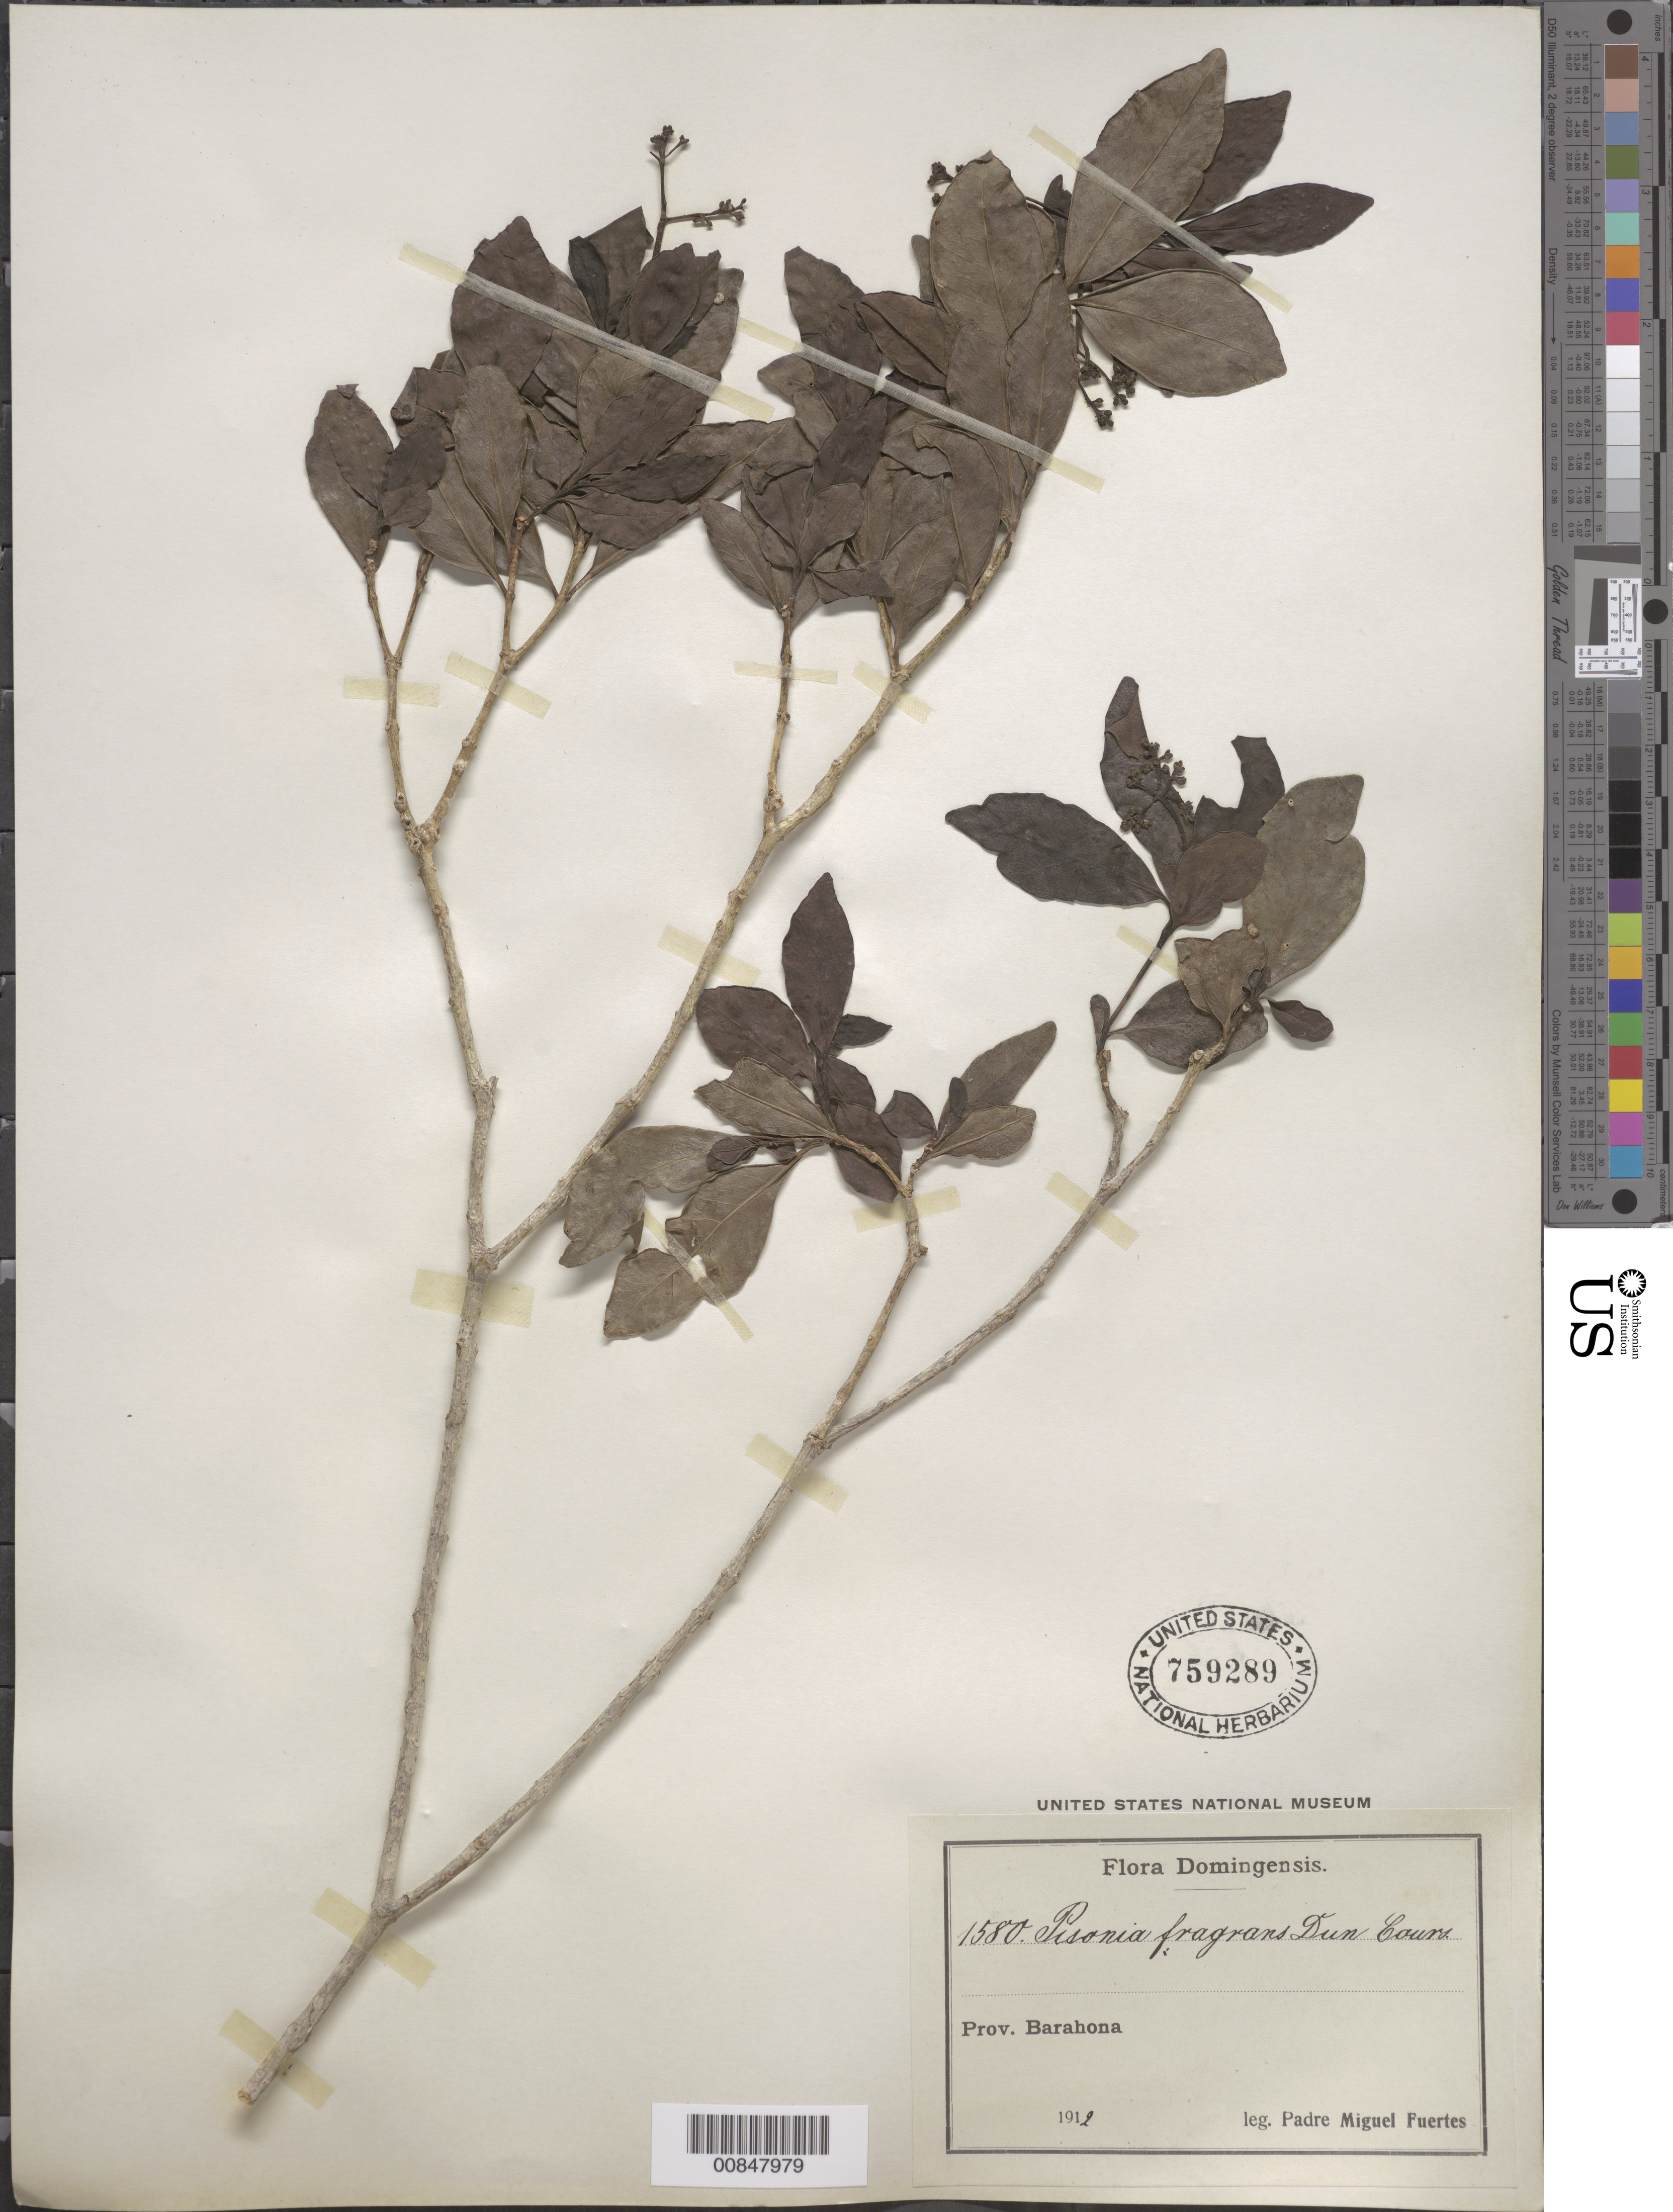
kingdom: Plantae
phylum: Tracheophyta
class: Magnoliopsida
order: Caryophyllales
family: Nyctaginaceae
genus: Guapira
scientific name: Guapira fragrans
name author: (Dum. Cours.) Little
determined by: Strong, Mark T., (BOT), Smithsonian Institution - National Museum of Natural History (UNITED STATES)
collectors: M. D. Fuertes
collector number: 1580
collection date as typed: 1912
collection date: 1912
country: Dominican Republic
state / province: Barahona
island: Hispaniola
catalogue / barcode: US 759289